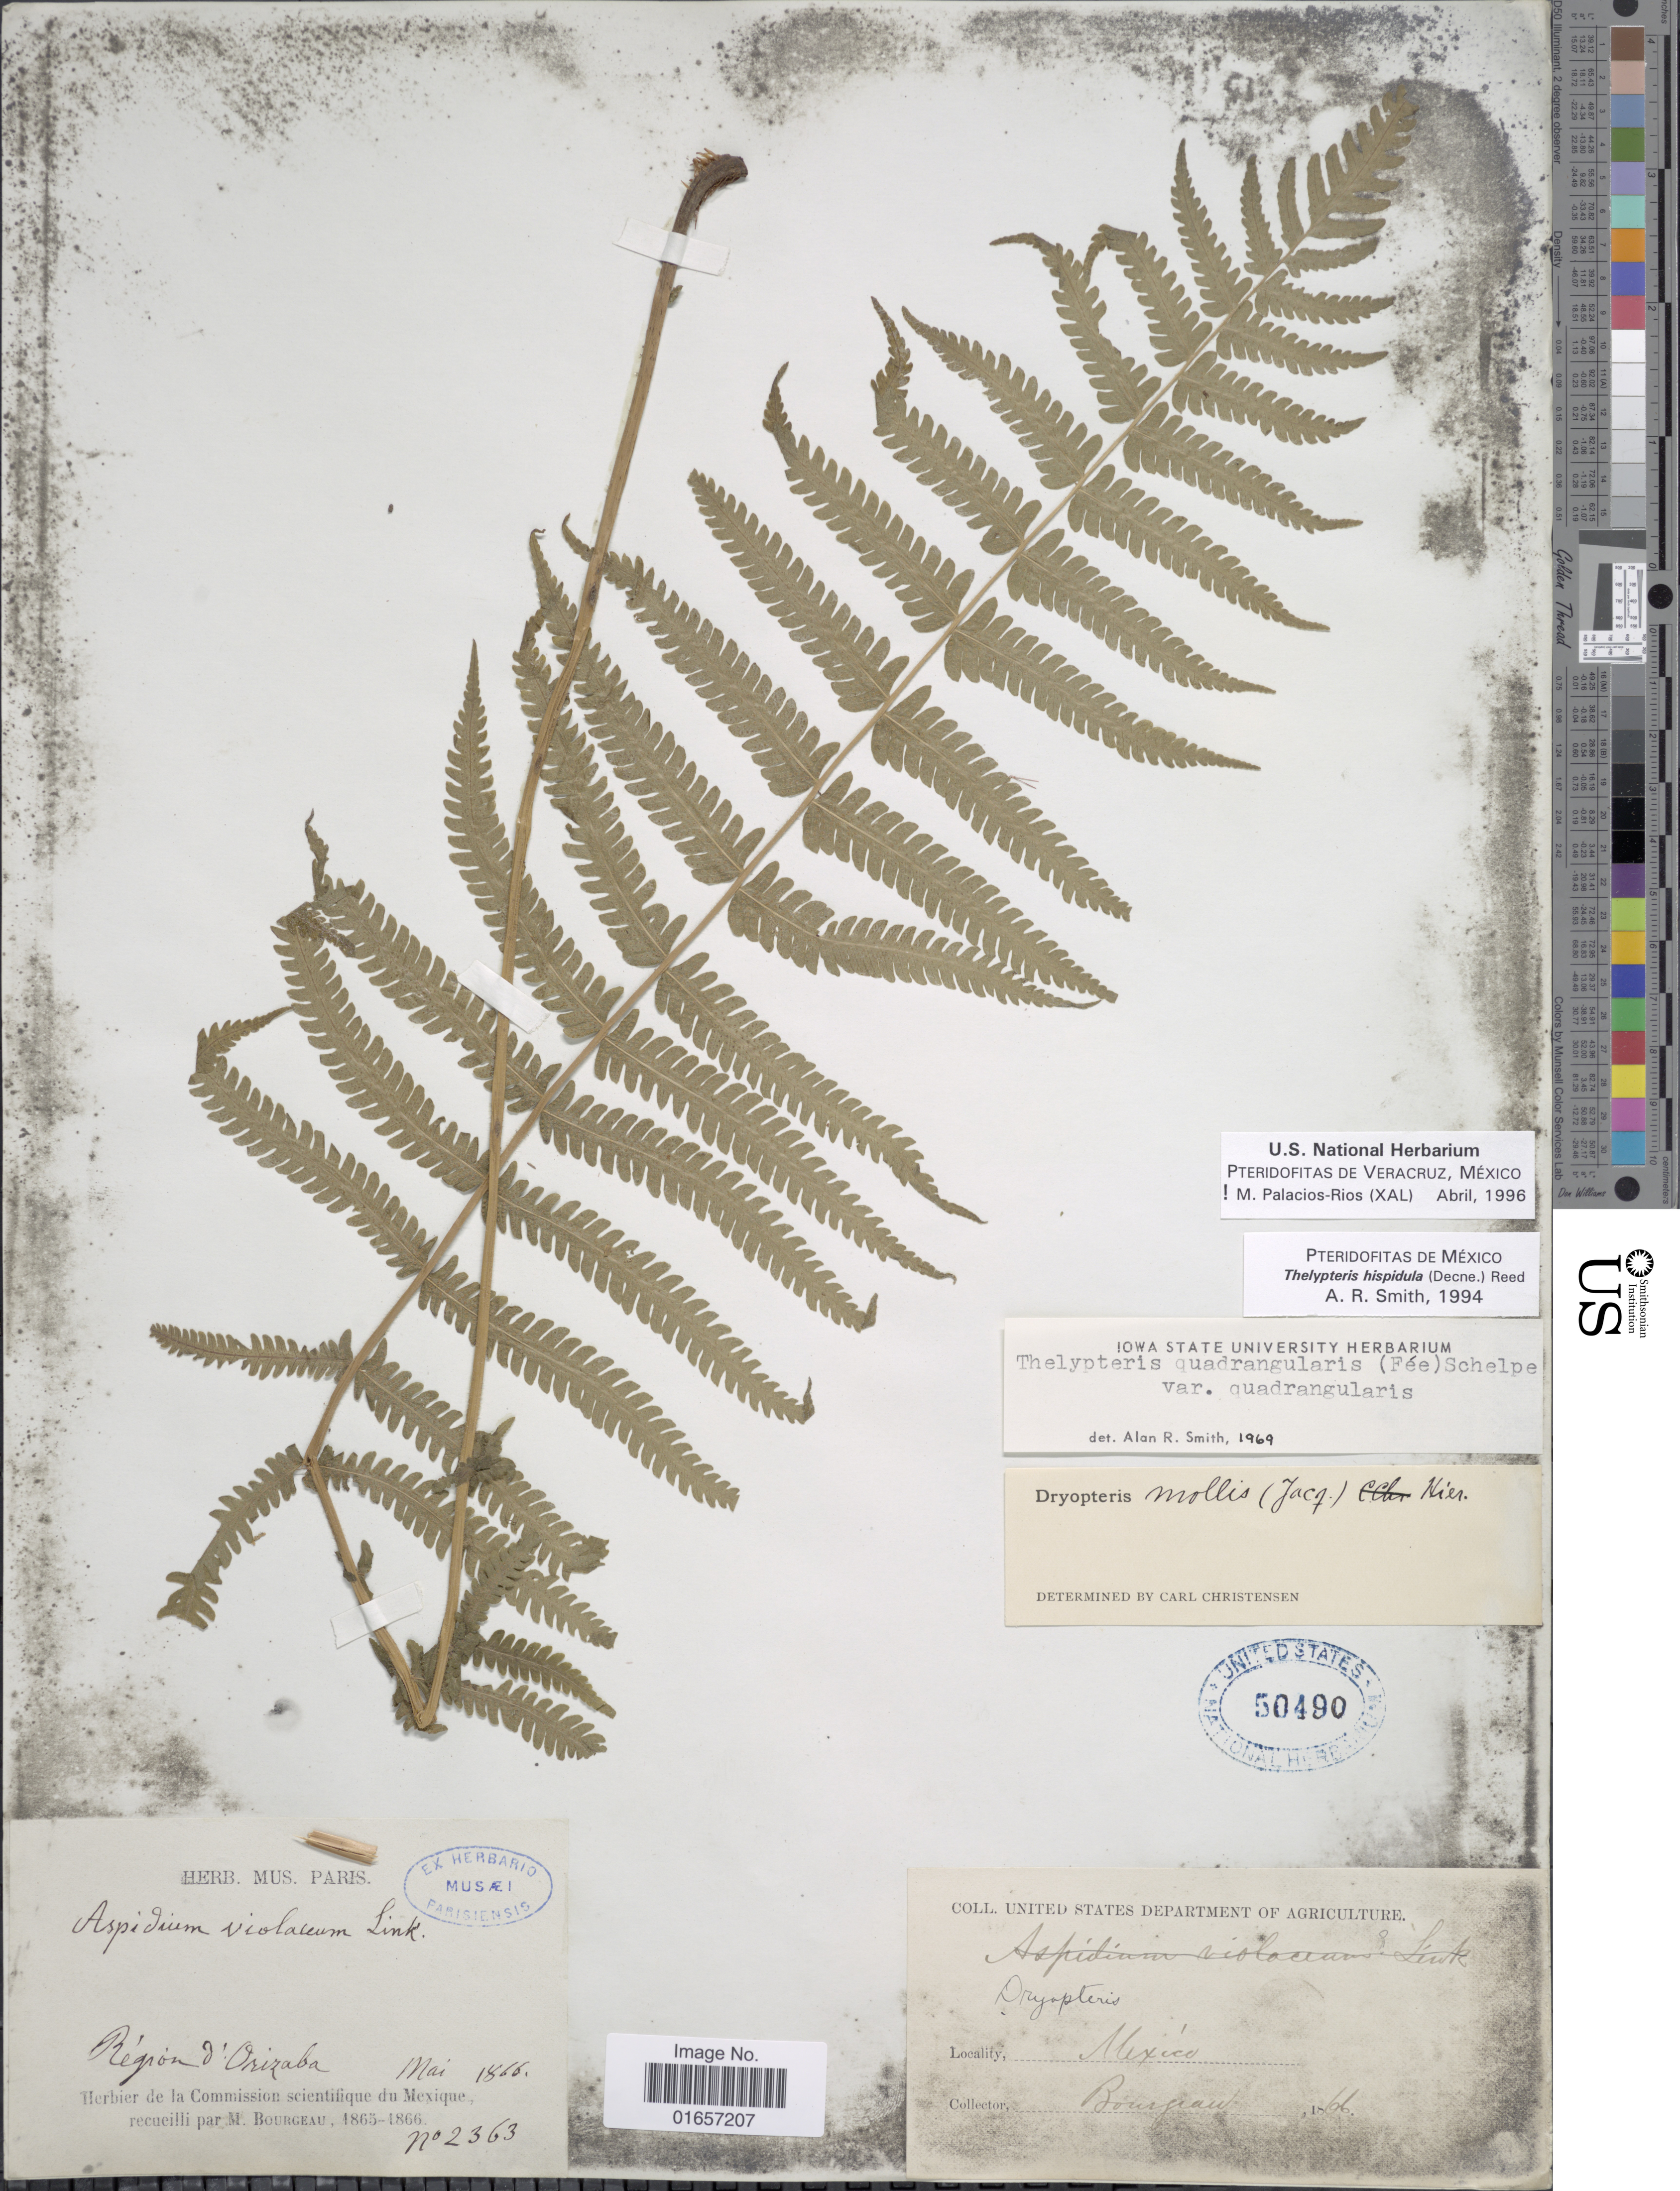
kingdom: Plantae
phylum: Tracheophyta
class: Polypodiopsida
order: Polypodiales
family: Thelypteridaceae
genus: Christella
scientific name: Christella hispidula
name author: (Decne.) Holttum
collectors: M. Bourgeau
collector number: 2363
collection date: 1865/1866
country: Mexico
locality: Region Orizaba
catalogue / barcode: US 50490